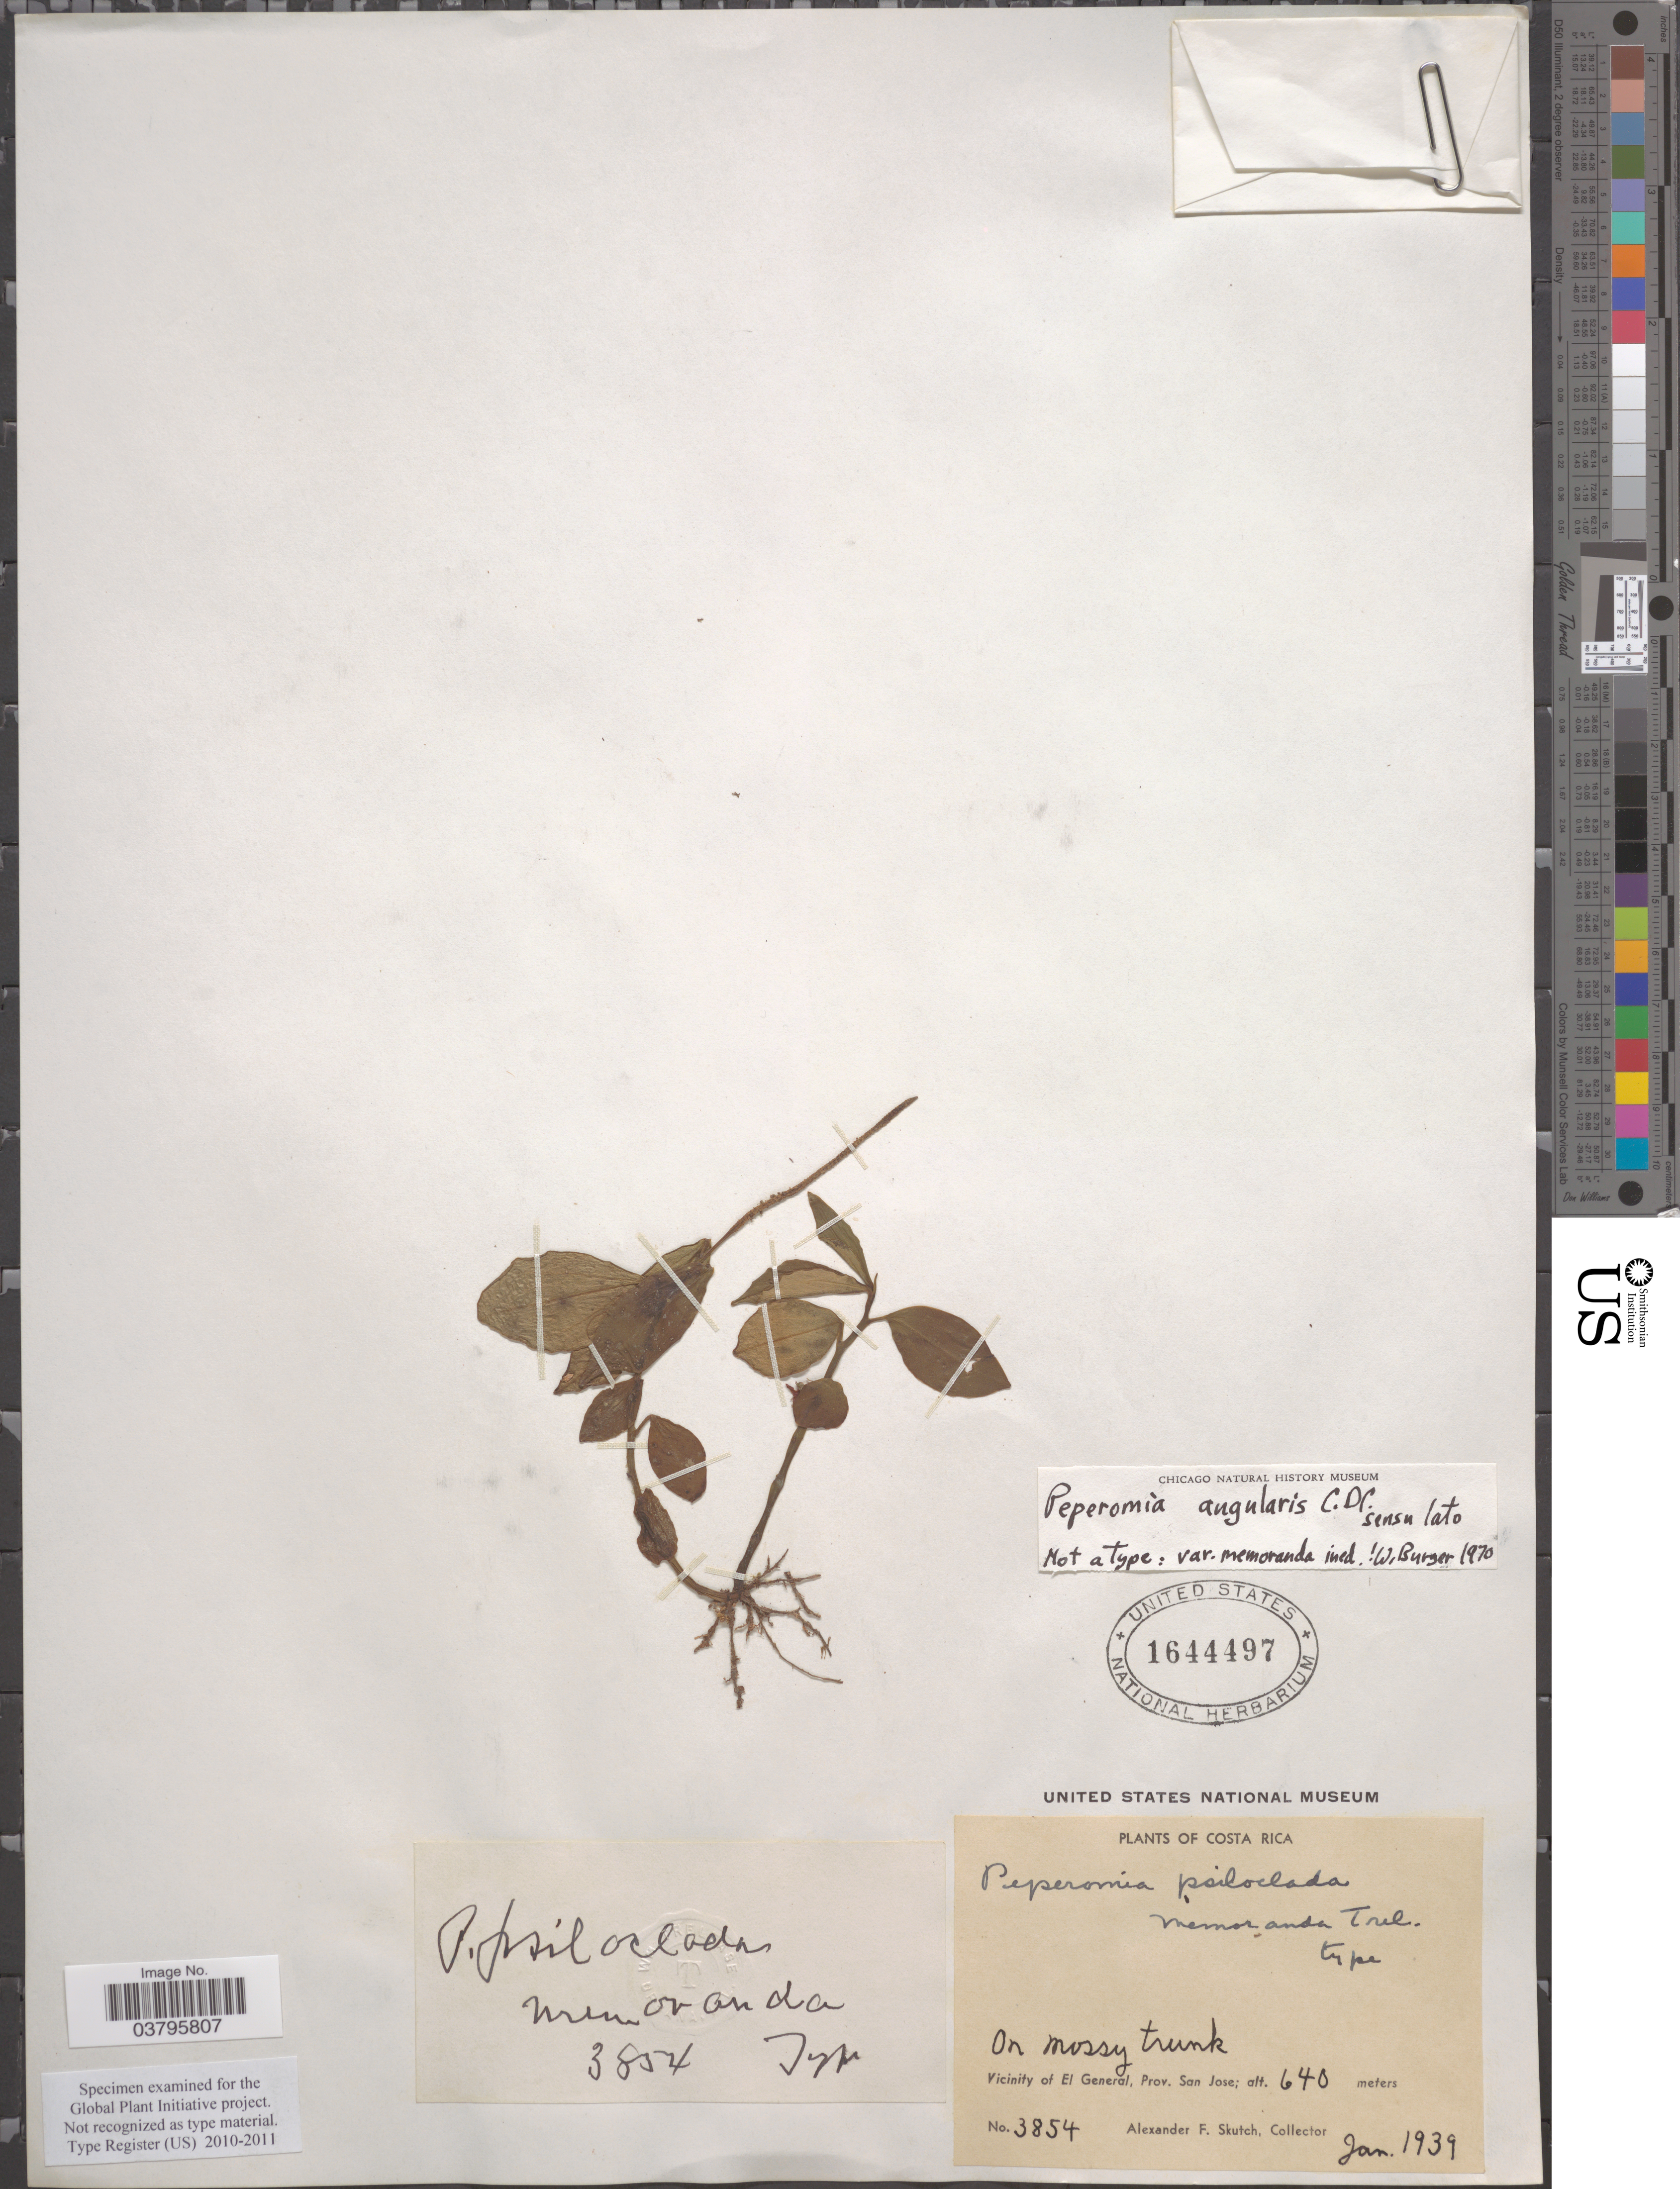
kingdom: Plantae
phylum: Tracheophyta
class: Magnoliopsida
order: Piperales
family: Piperaceae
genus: Peperomia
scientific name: Peperomia potamophila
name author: Callejas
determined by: Jiménez, José Estaban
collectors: A. F. Skutch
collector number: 3854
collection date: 1939-01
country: Costa Rica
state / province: San José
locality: Vicinity of El General.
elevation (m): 640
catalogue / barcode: US 1644497